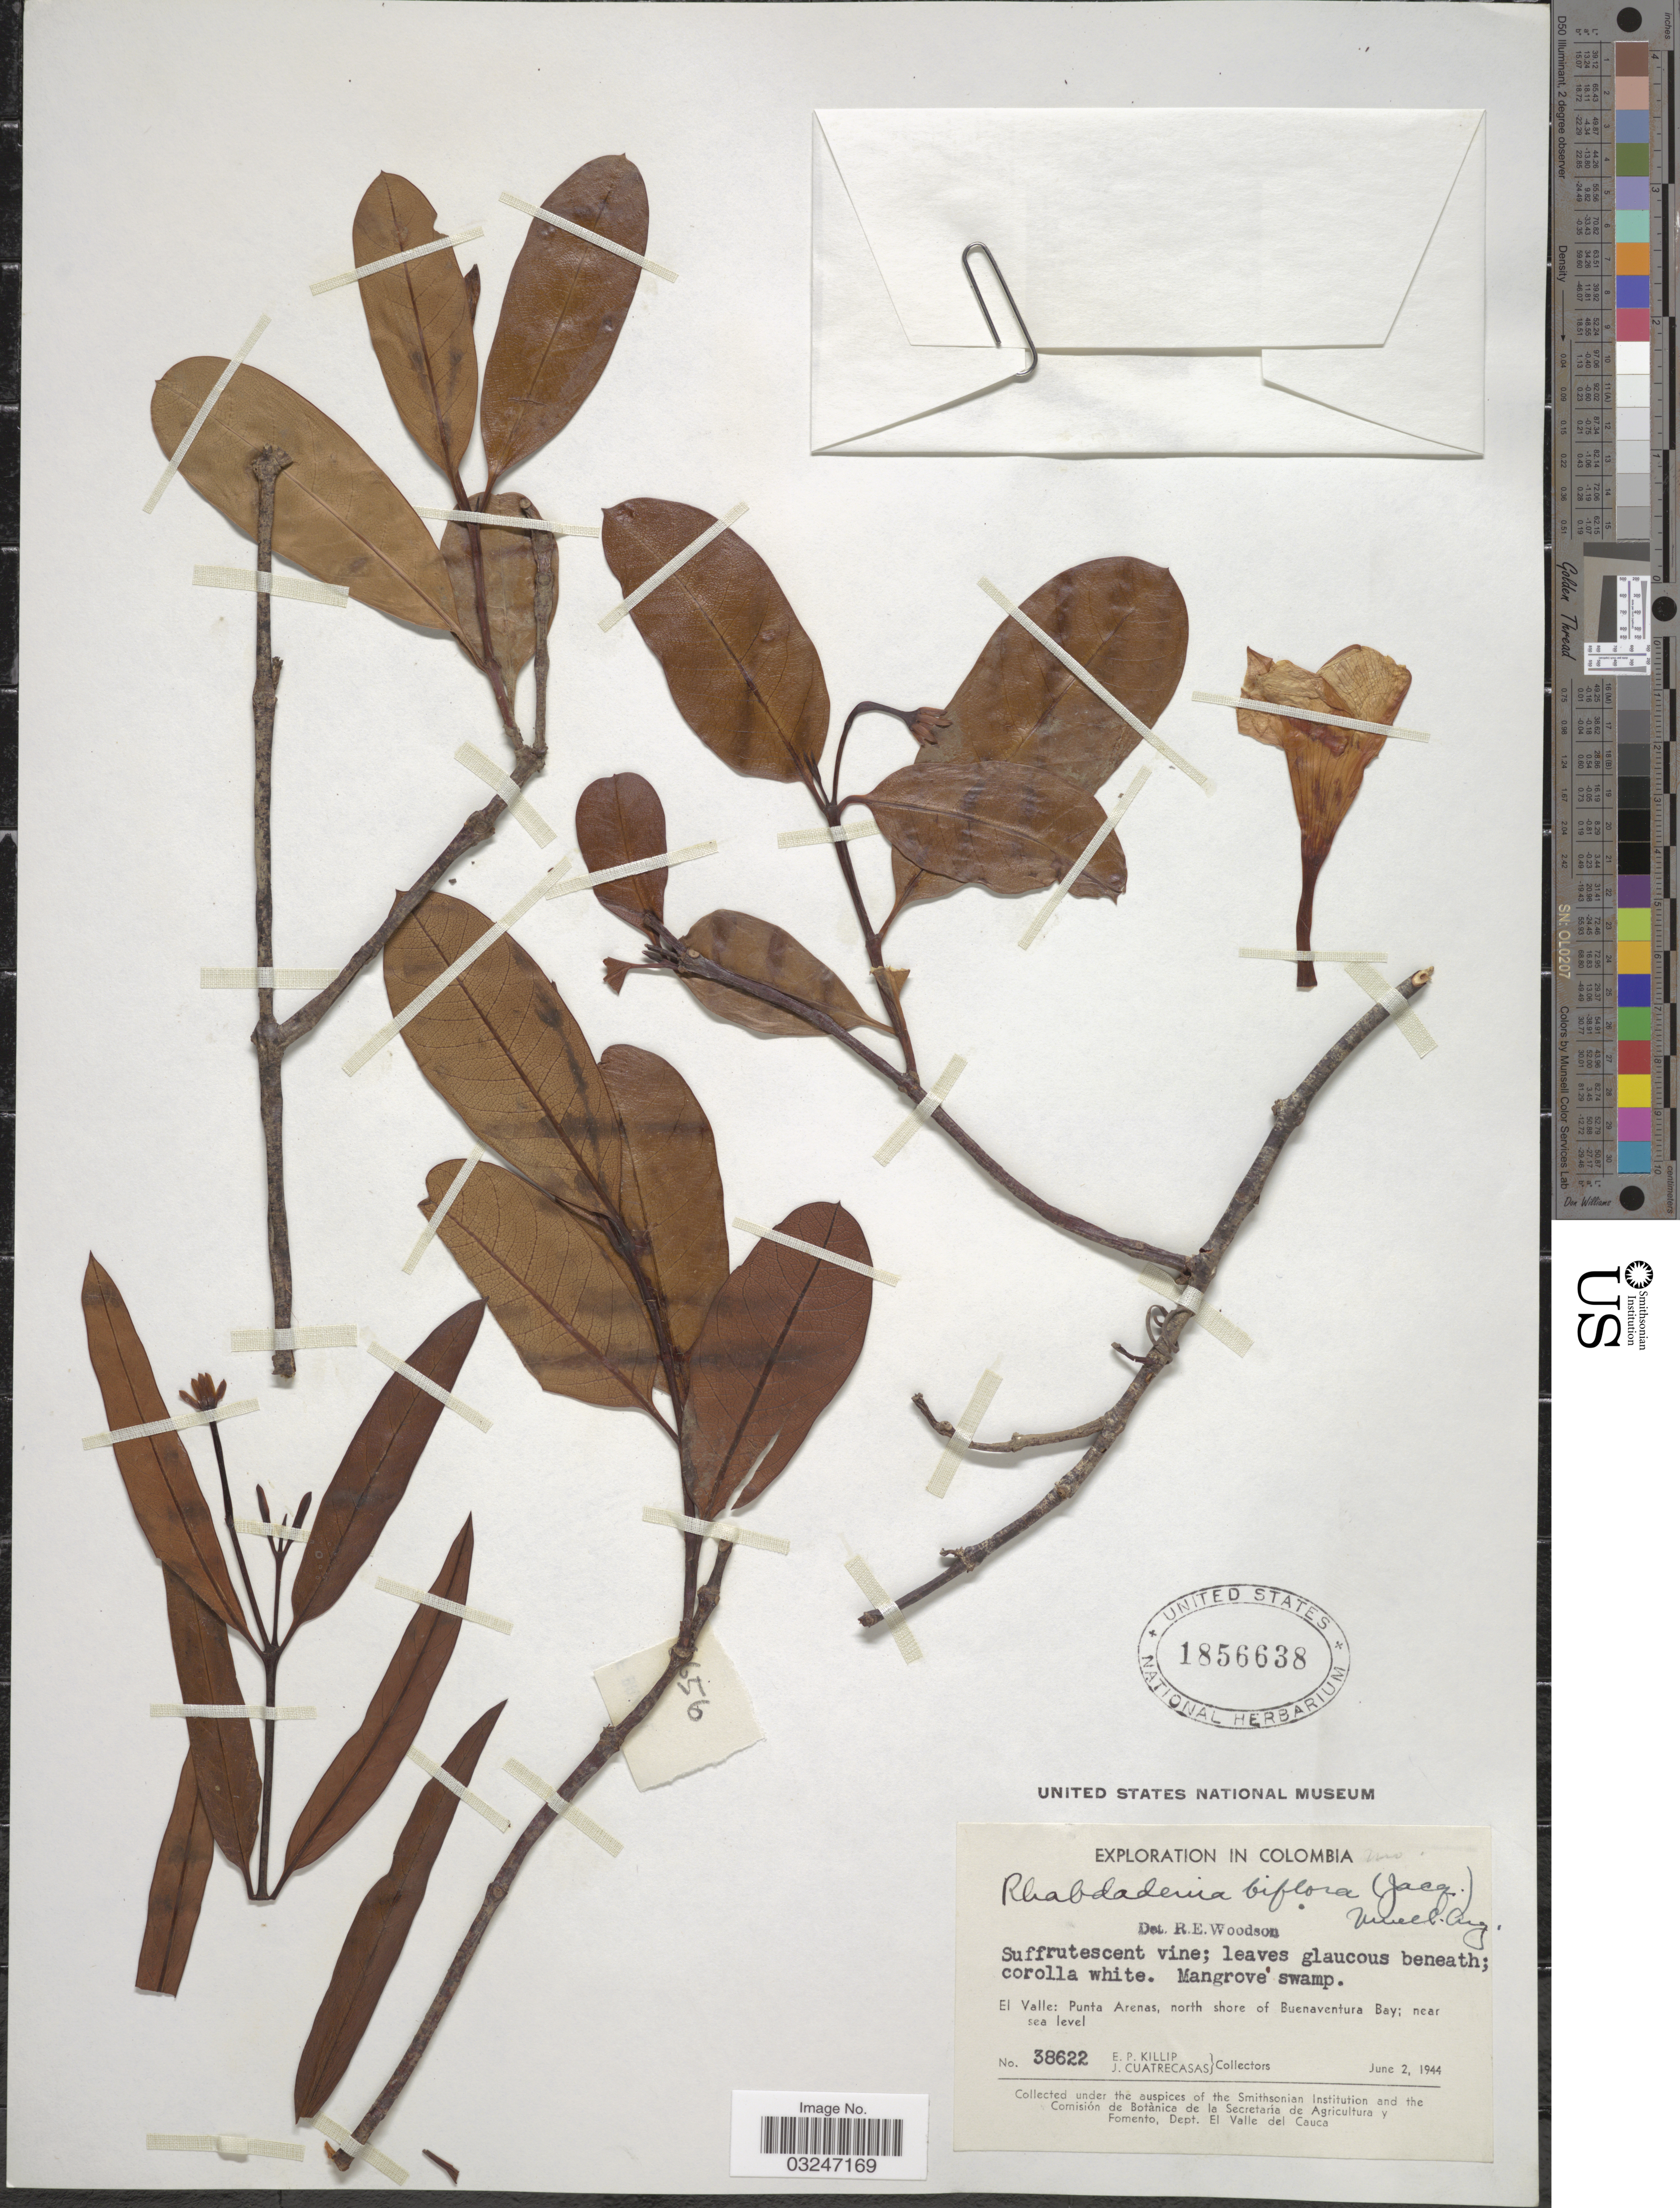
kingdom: Plantae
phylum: Tracheophyta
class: Magnoliopsida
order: Gentianales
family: Apocynaceae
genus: Rhabdadenia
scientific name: Rhabdadenia biflora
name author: (Jacq.) Müll. Arg.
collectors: E. P. Killip & J. Cuatrecasas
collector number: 38622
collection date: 1944-06-02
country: Colombia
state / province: Valle del Cauca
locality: El Valle: Punta Arenas, north shore of Buenaventura Bay.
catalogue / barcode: US 1856638